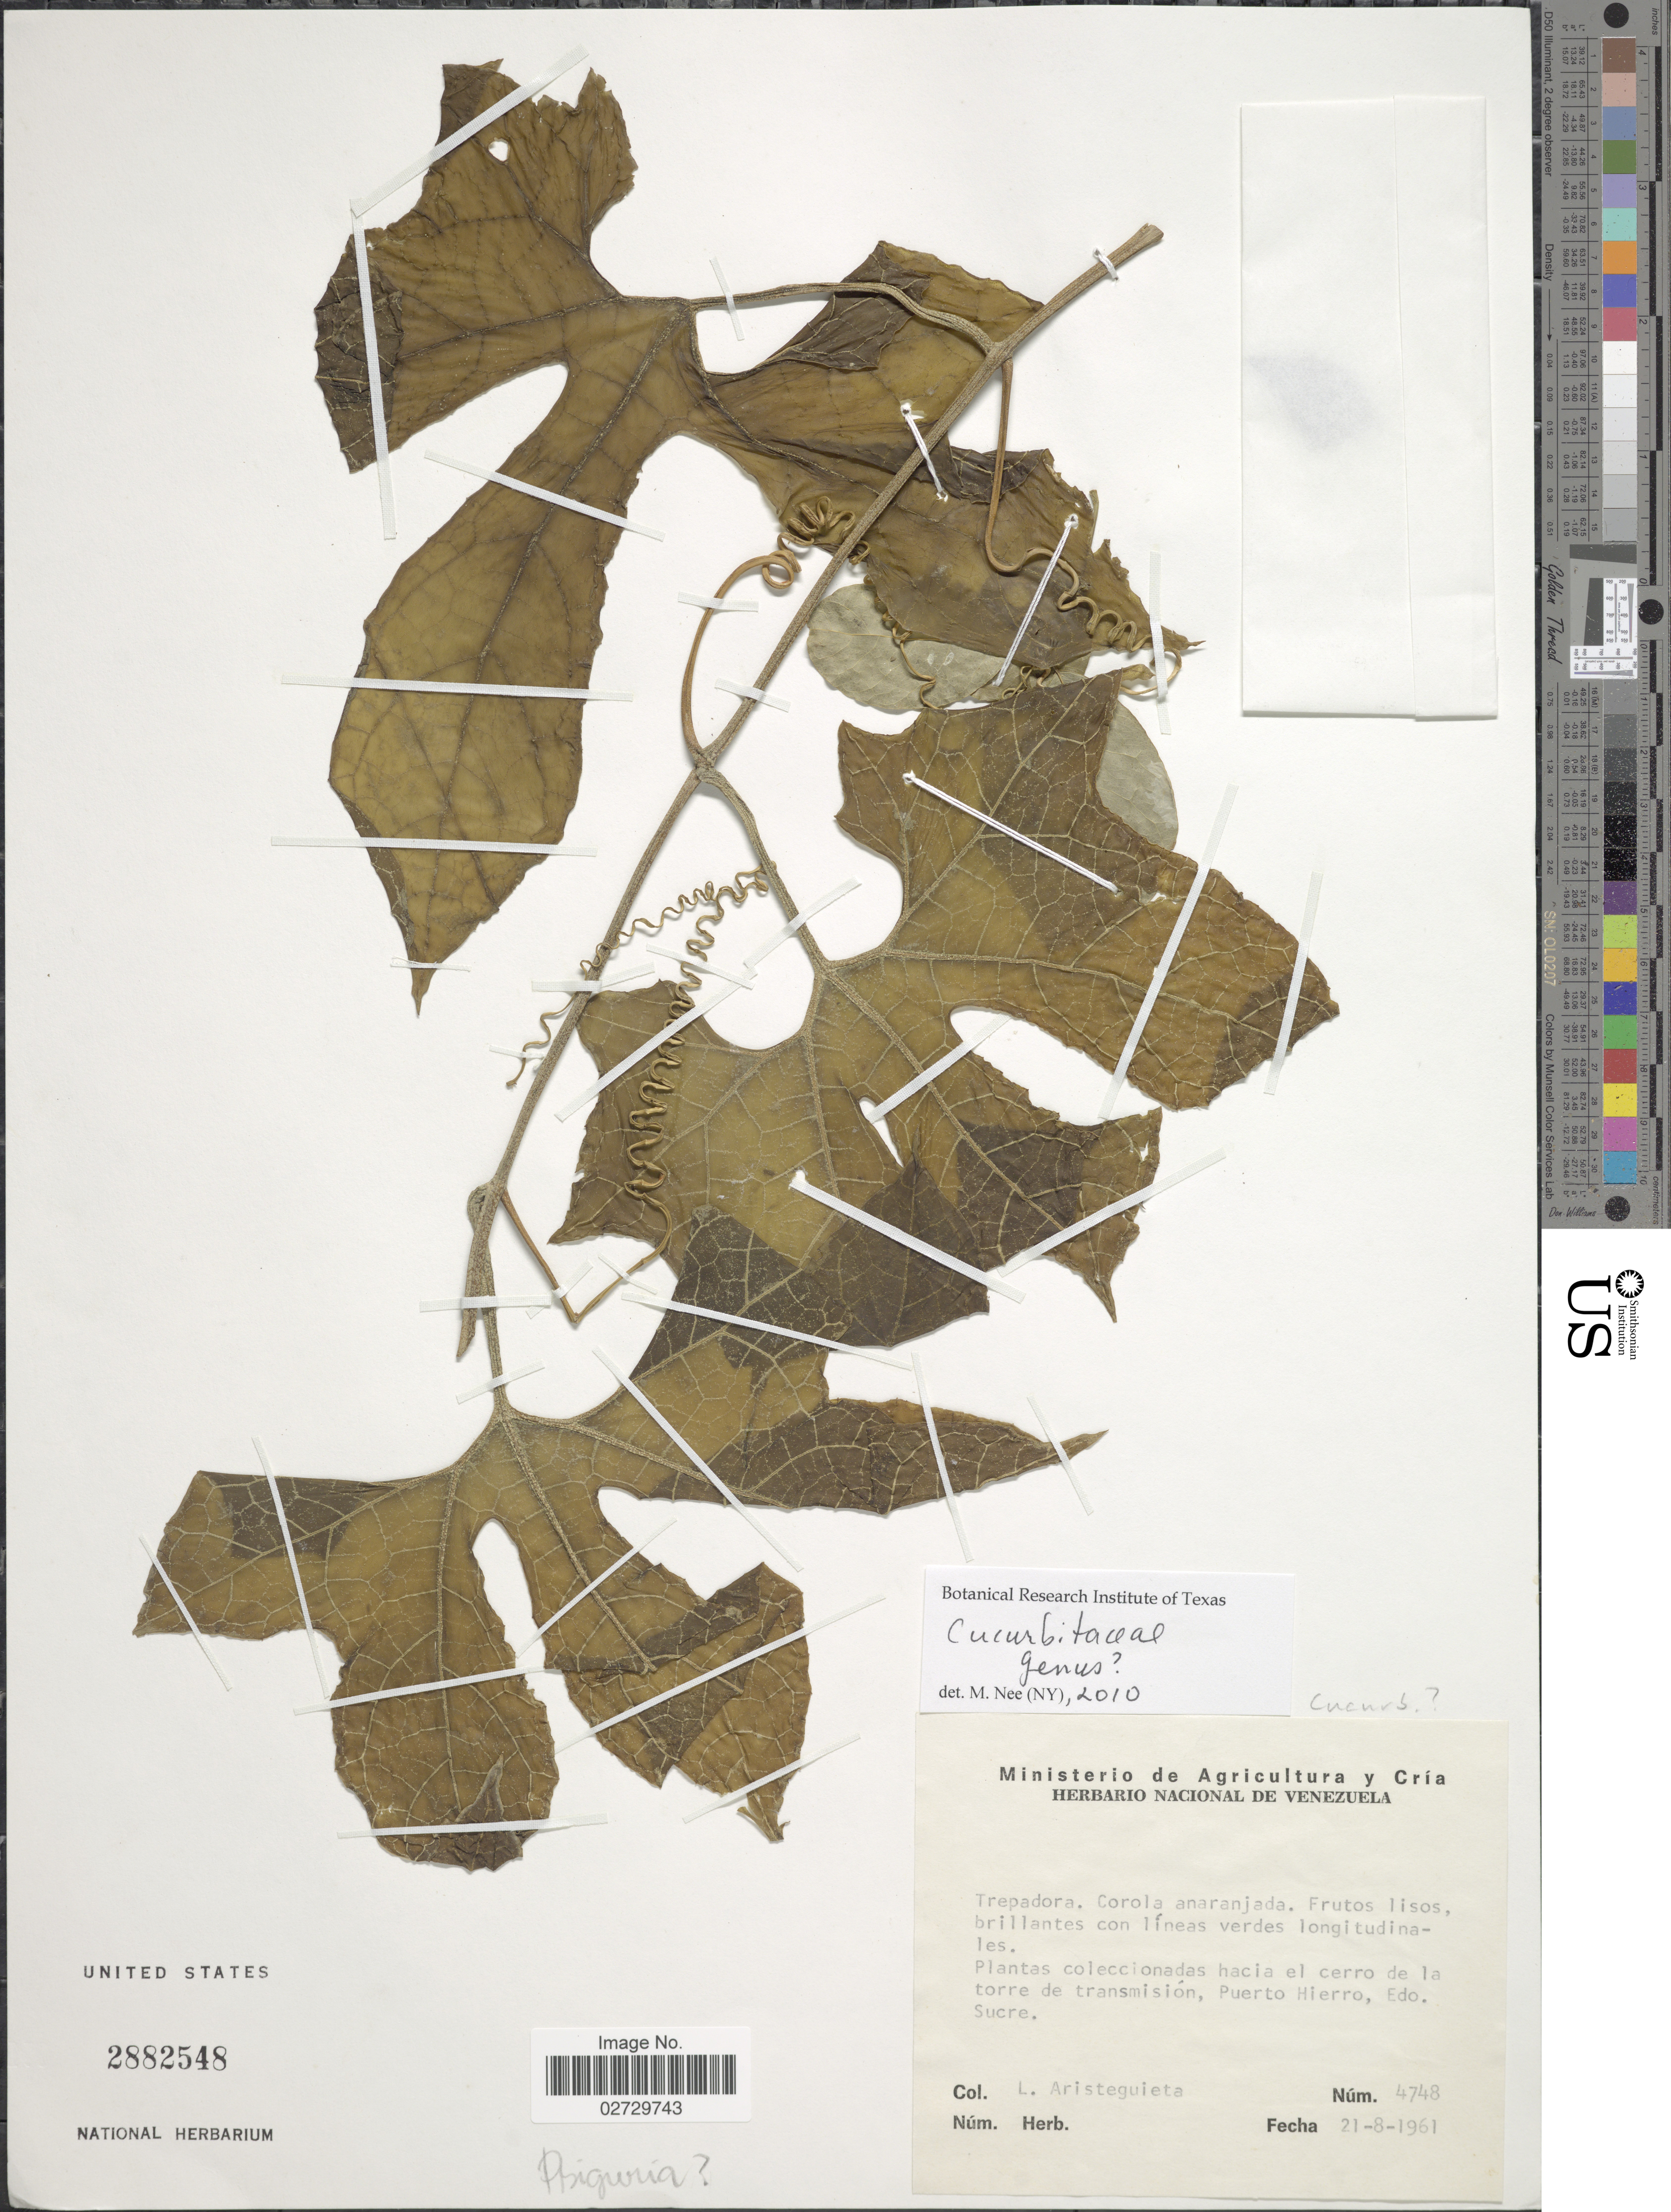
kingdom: Plantae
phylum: Tracheophyta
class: Magnoliopsida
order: Cucurbitales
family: Cucurbitaceae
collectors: L. Aristeguieta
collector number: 4748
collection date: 1961-08-21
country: Venezuela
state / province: Sucre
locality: Plantas coleccionadas hacia el cerro de la torre de transmision, Puerto Hierro, Edo. Sucre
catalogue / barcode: US 2882548